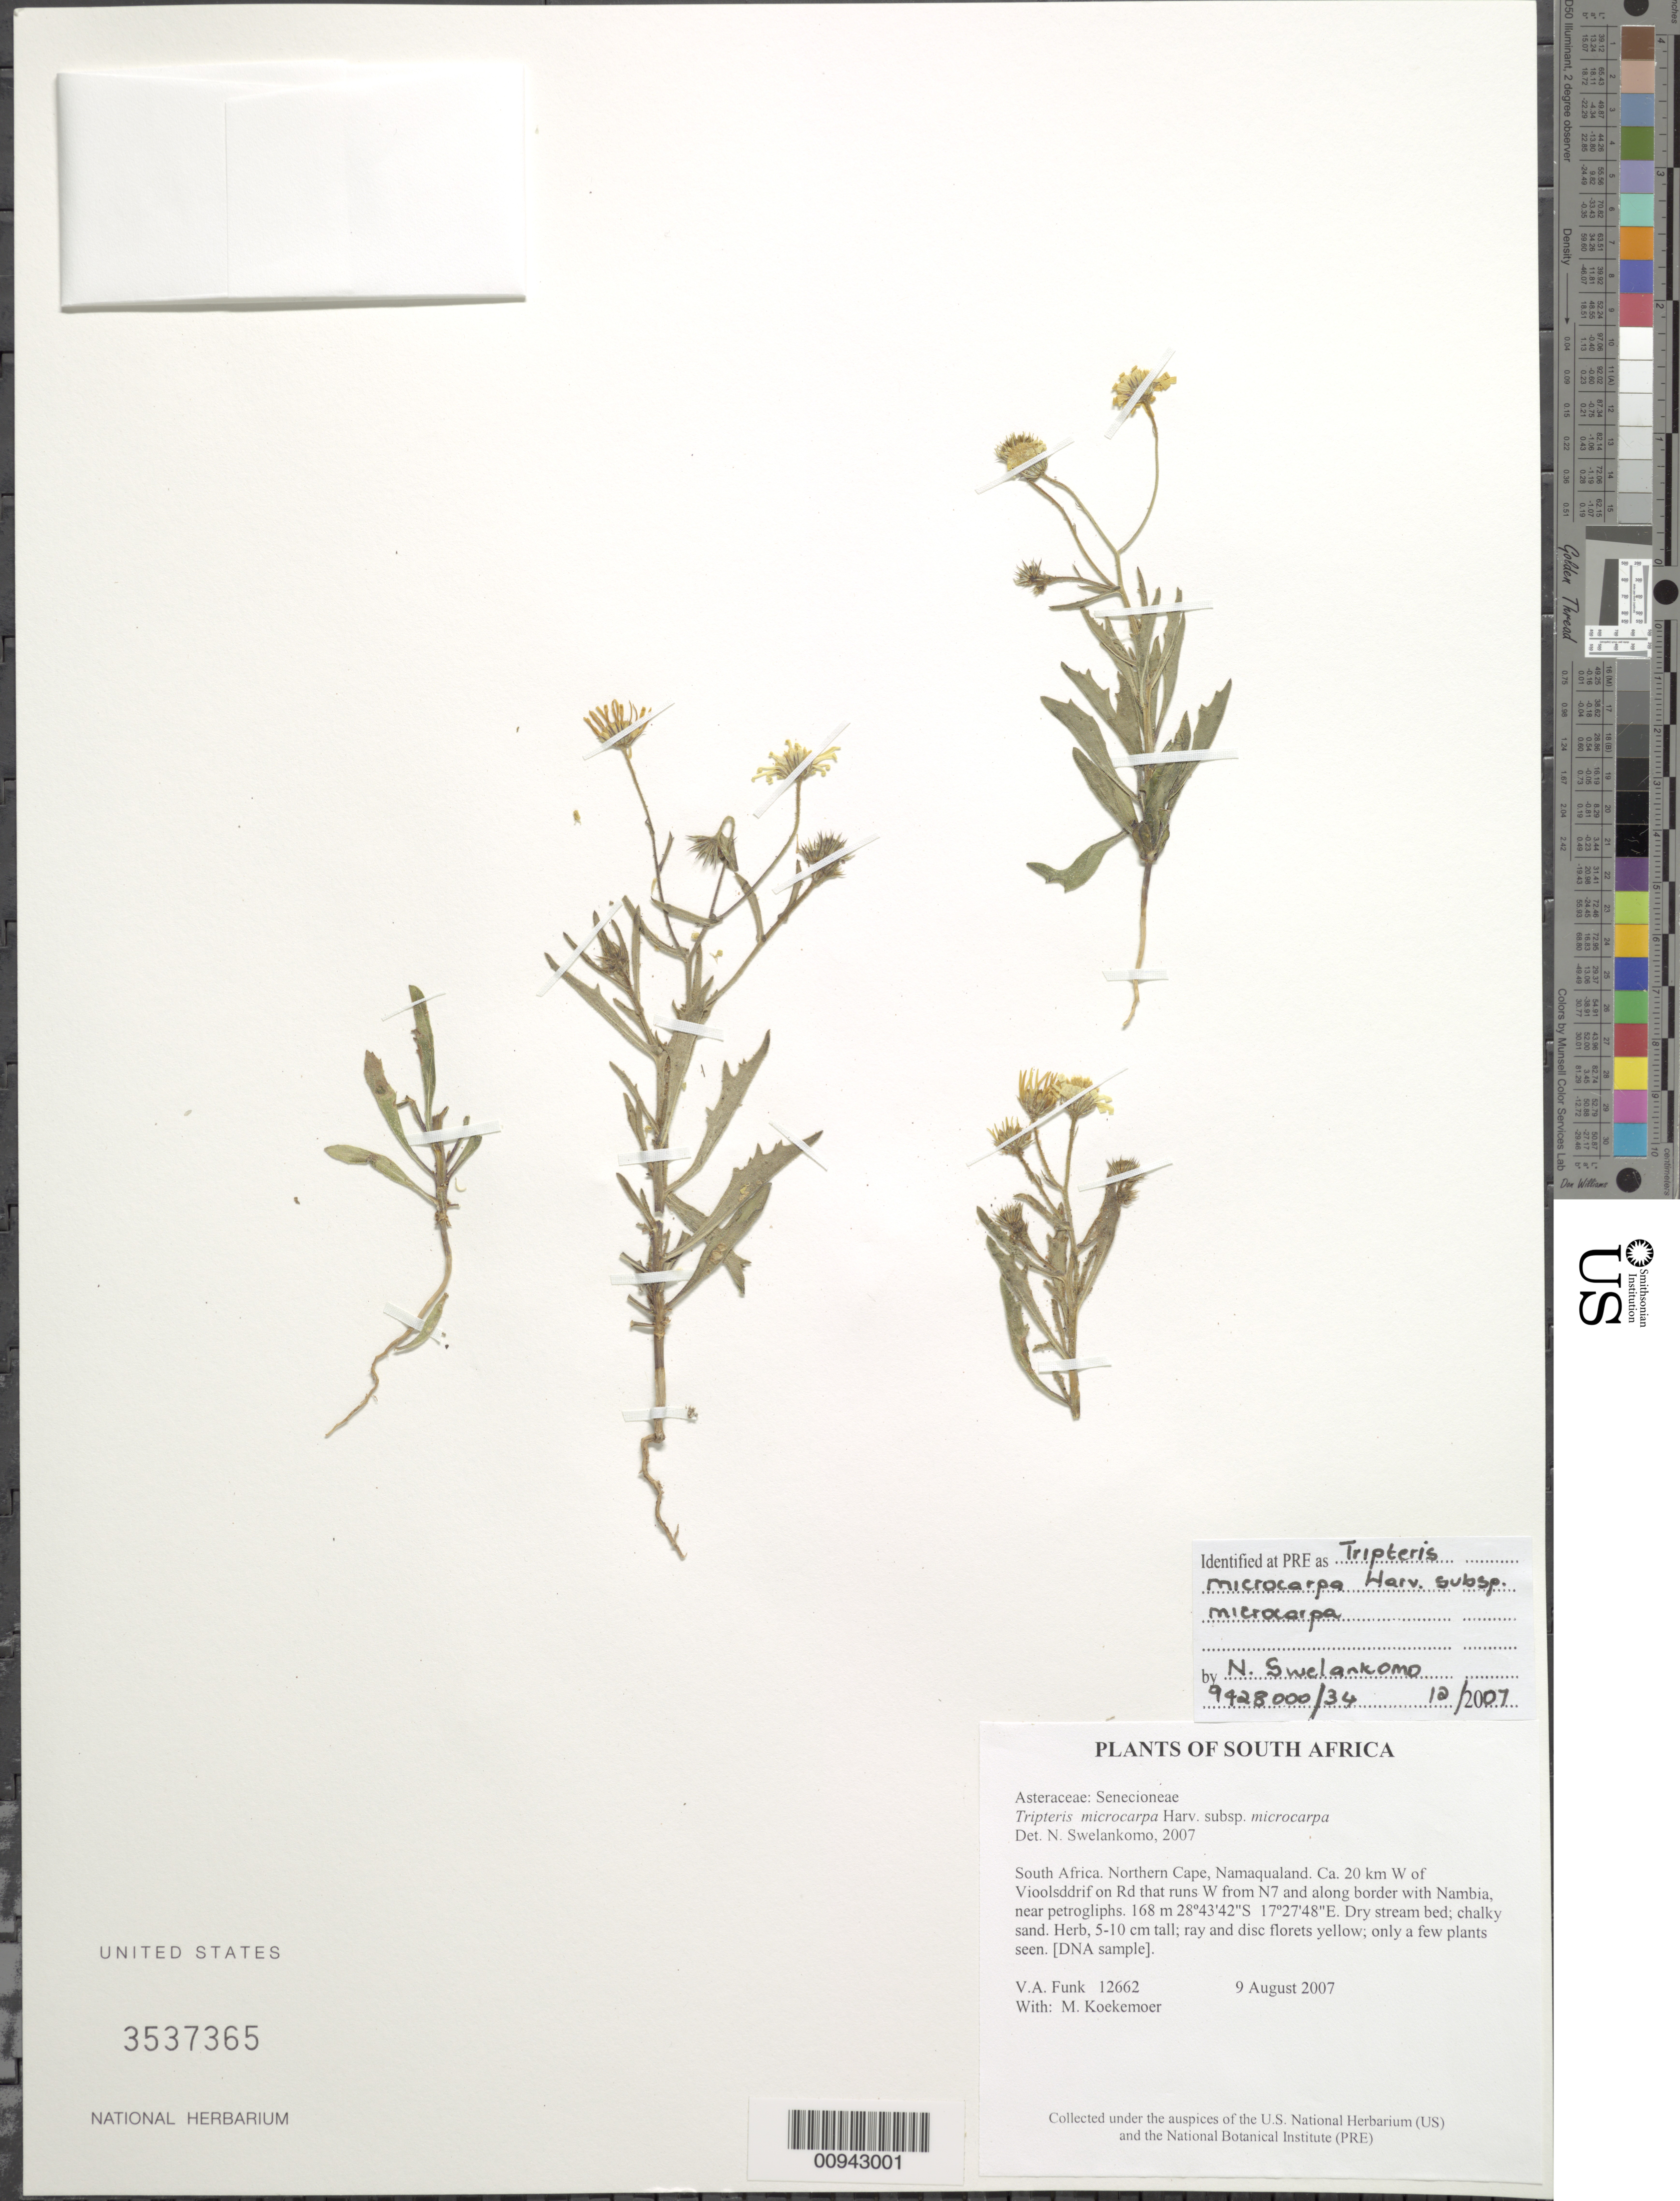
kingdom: Plantae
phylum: Tracheophyta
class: Magnoliopsida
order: Asterales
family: Asteraceae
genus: Tripteris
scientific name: Tripteris microcarpa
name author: Harv.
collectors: V. Funk & M. Koekemoer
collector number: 12662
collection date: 2007-08-09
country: South Africa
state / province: Northern Cape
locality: Ca. 20 km W of Vioolsddrif on Rd that runs W from N7 and along border with Nambia, near petrogliphs, Namaqualand.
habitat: Dry stream bed; chalky sand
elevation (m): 168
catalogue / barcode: US 3537365